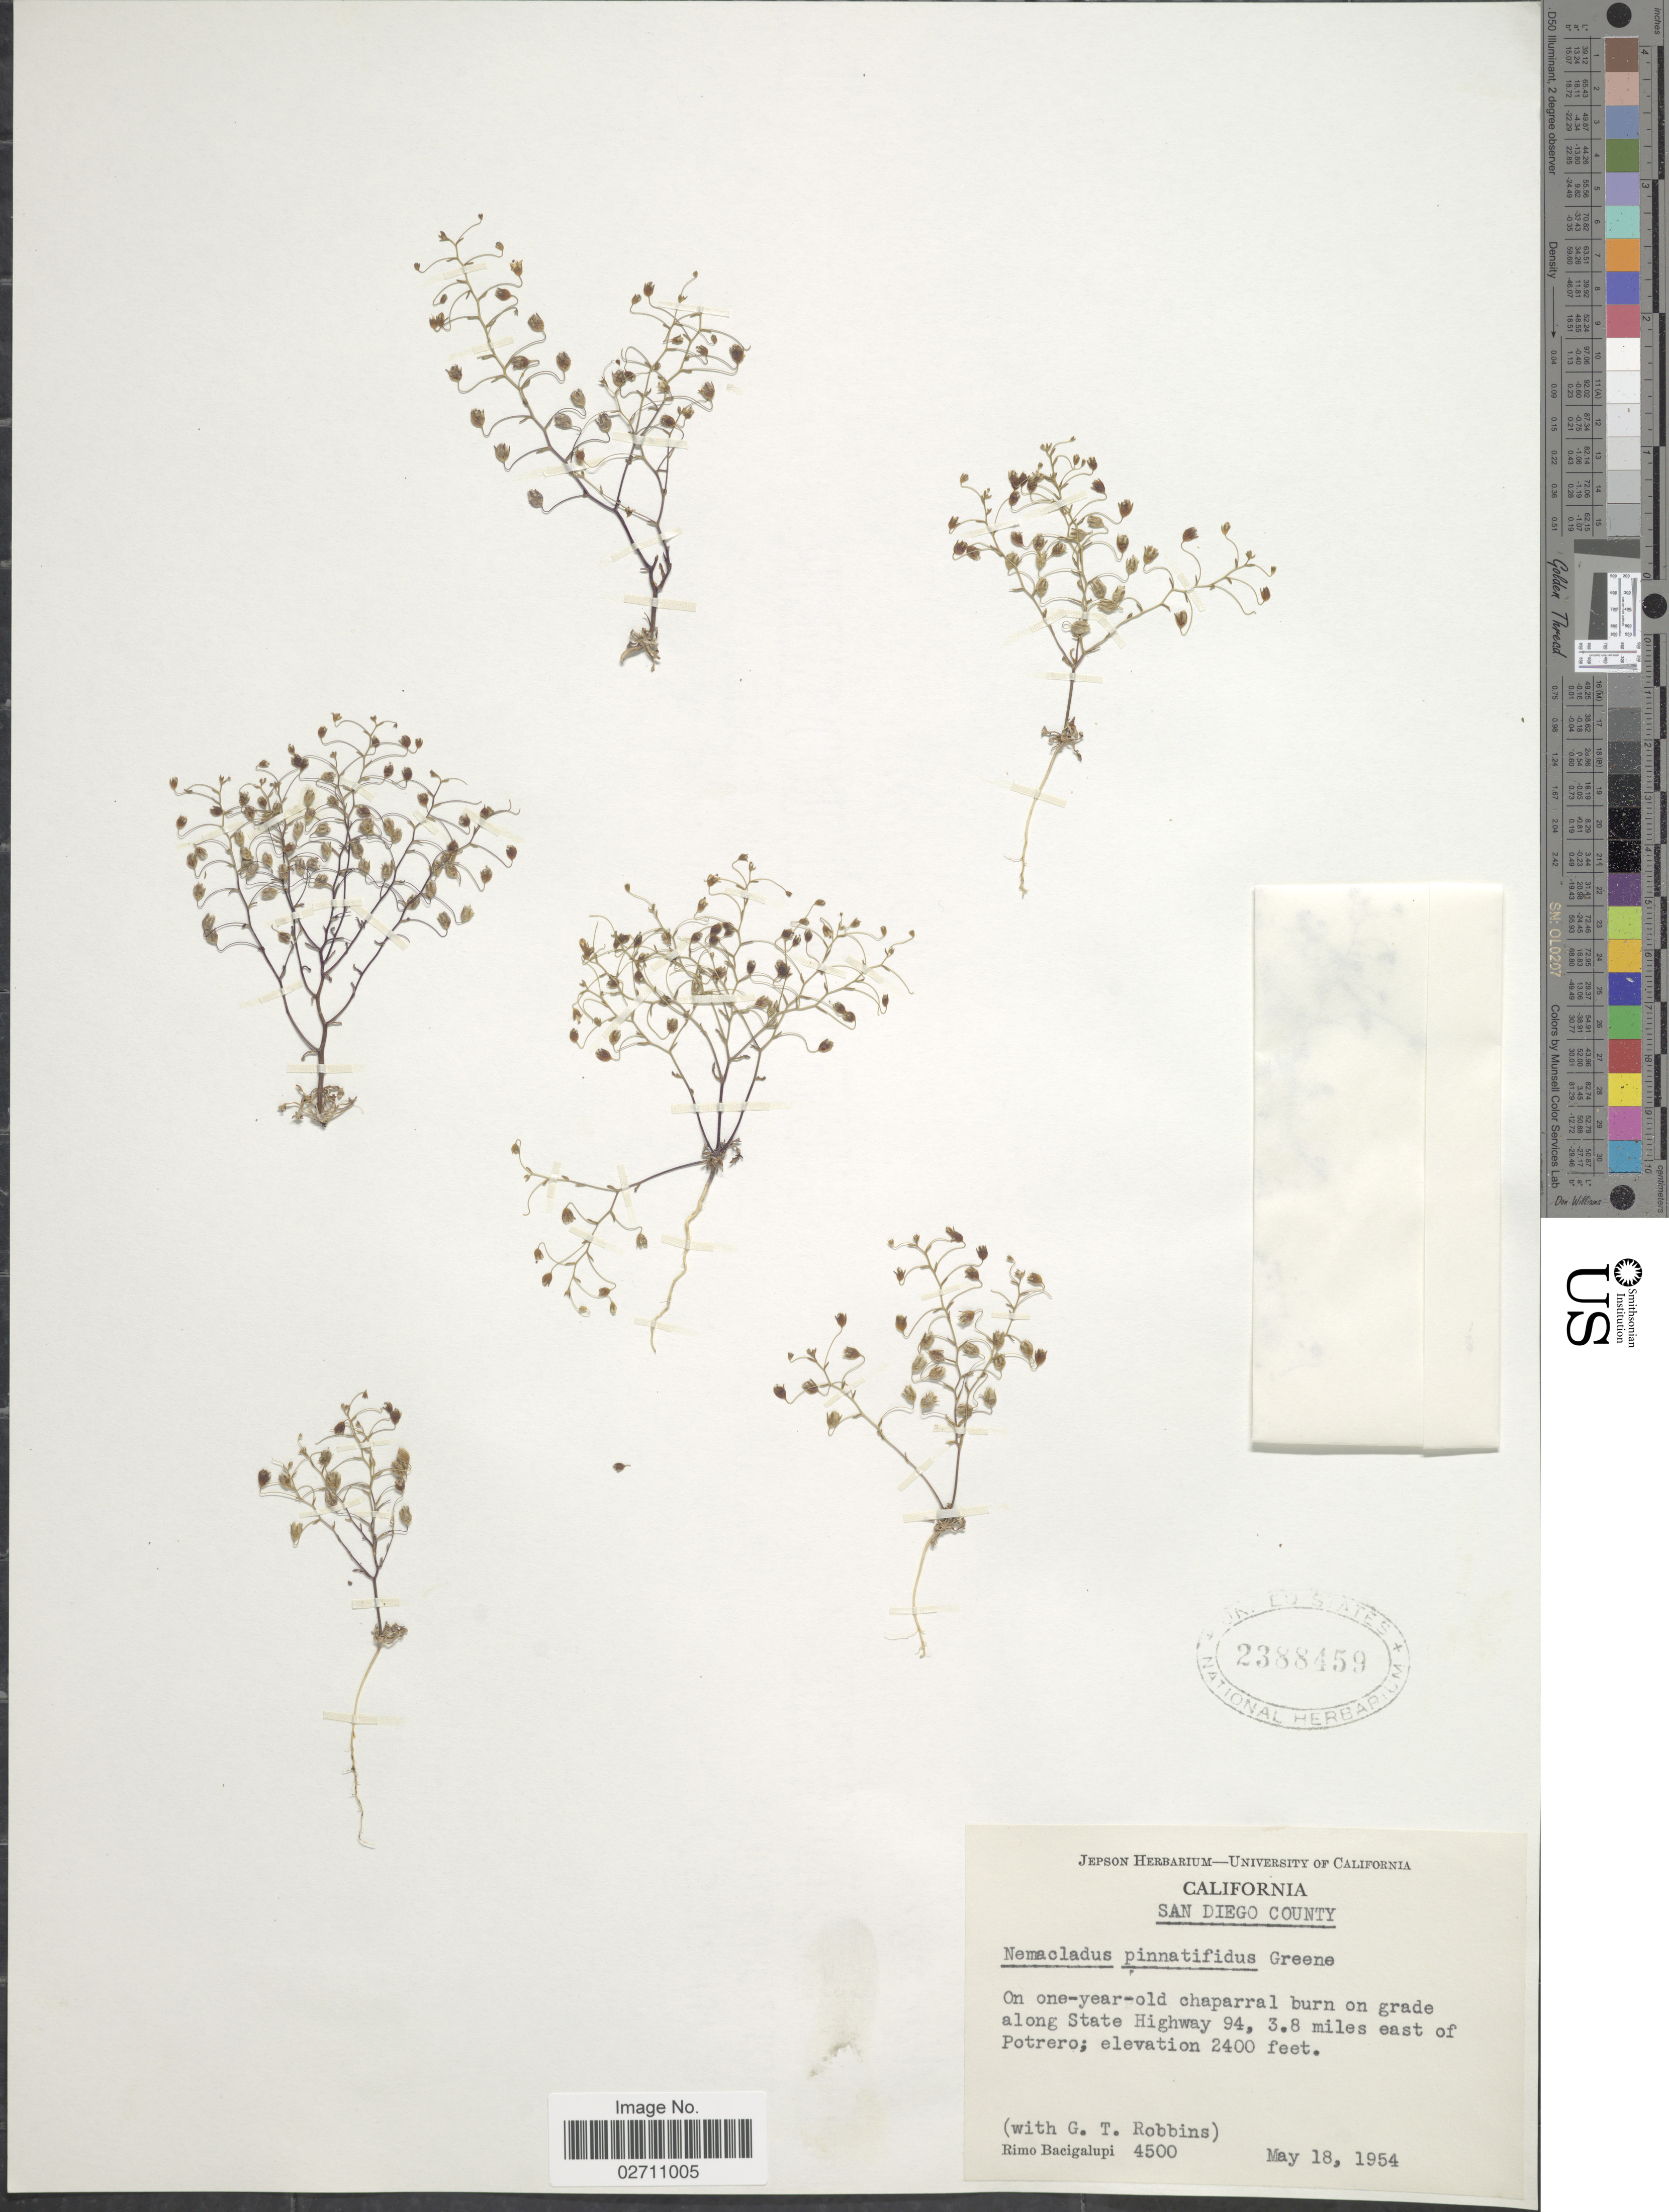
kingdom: Plantae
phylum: Tracheophyta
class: Magnoliopsida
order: Asterales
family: Campanulaceae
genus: Nemacladus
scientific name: Nemacladus pinnatifidus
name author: S.W. Greene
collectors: R. Bacigalupi & G. T. Robbins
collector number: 4500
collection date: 1954-05-18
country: United States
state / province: California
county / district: San Diego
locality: San Diego County, On one-year-old chaparral burn on grade along State Highway 94, 3.8 miles east of Potrero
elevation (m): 732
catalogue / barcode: US 2388459